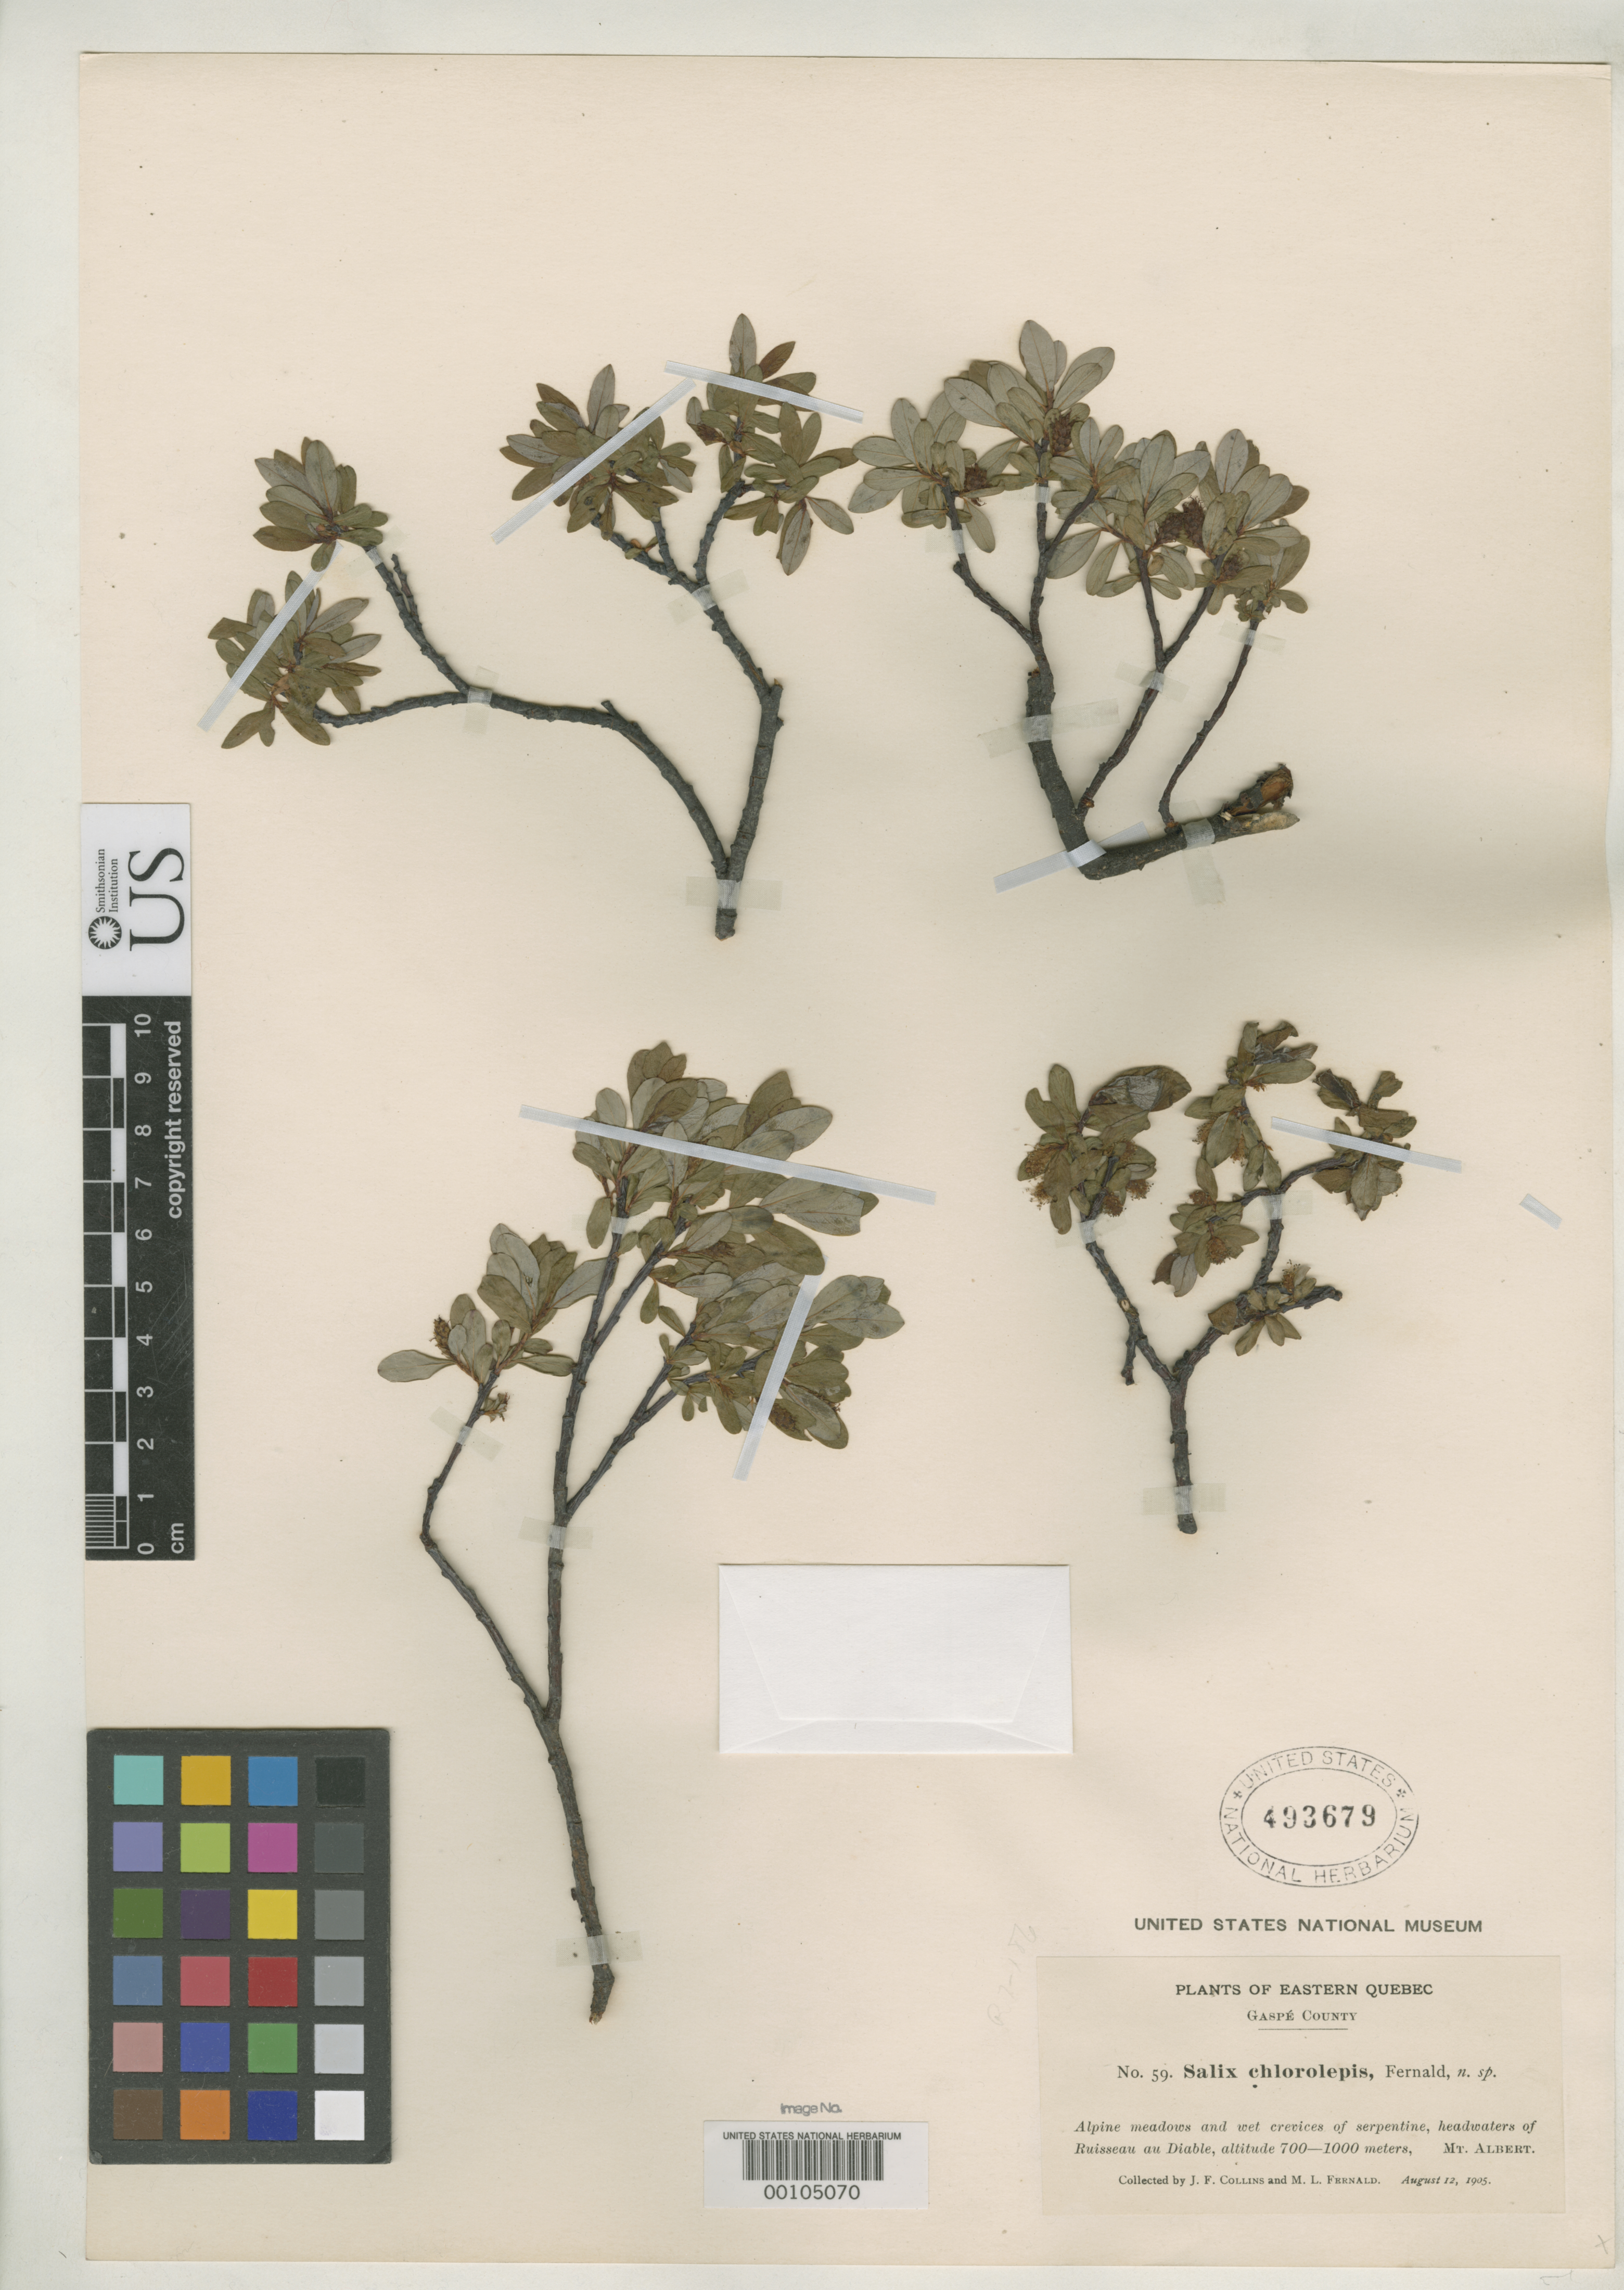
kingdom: Plantae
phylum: Tracheophyta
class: Magnoliopsida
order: Malpighiales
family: Salicaceae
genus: Salix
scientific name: Salix chlorolepis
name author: Fernald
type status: Isotype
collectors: J. Collins & M. L. Fernald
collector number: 59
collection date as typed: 12 Aug 1905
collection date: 1905-08-12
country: Canada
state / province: Quebec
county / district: Gaspe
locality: Headwaters of Ruisseau au Diable.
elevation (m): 900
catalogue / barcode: US 493679